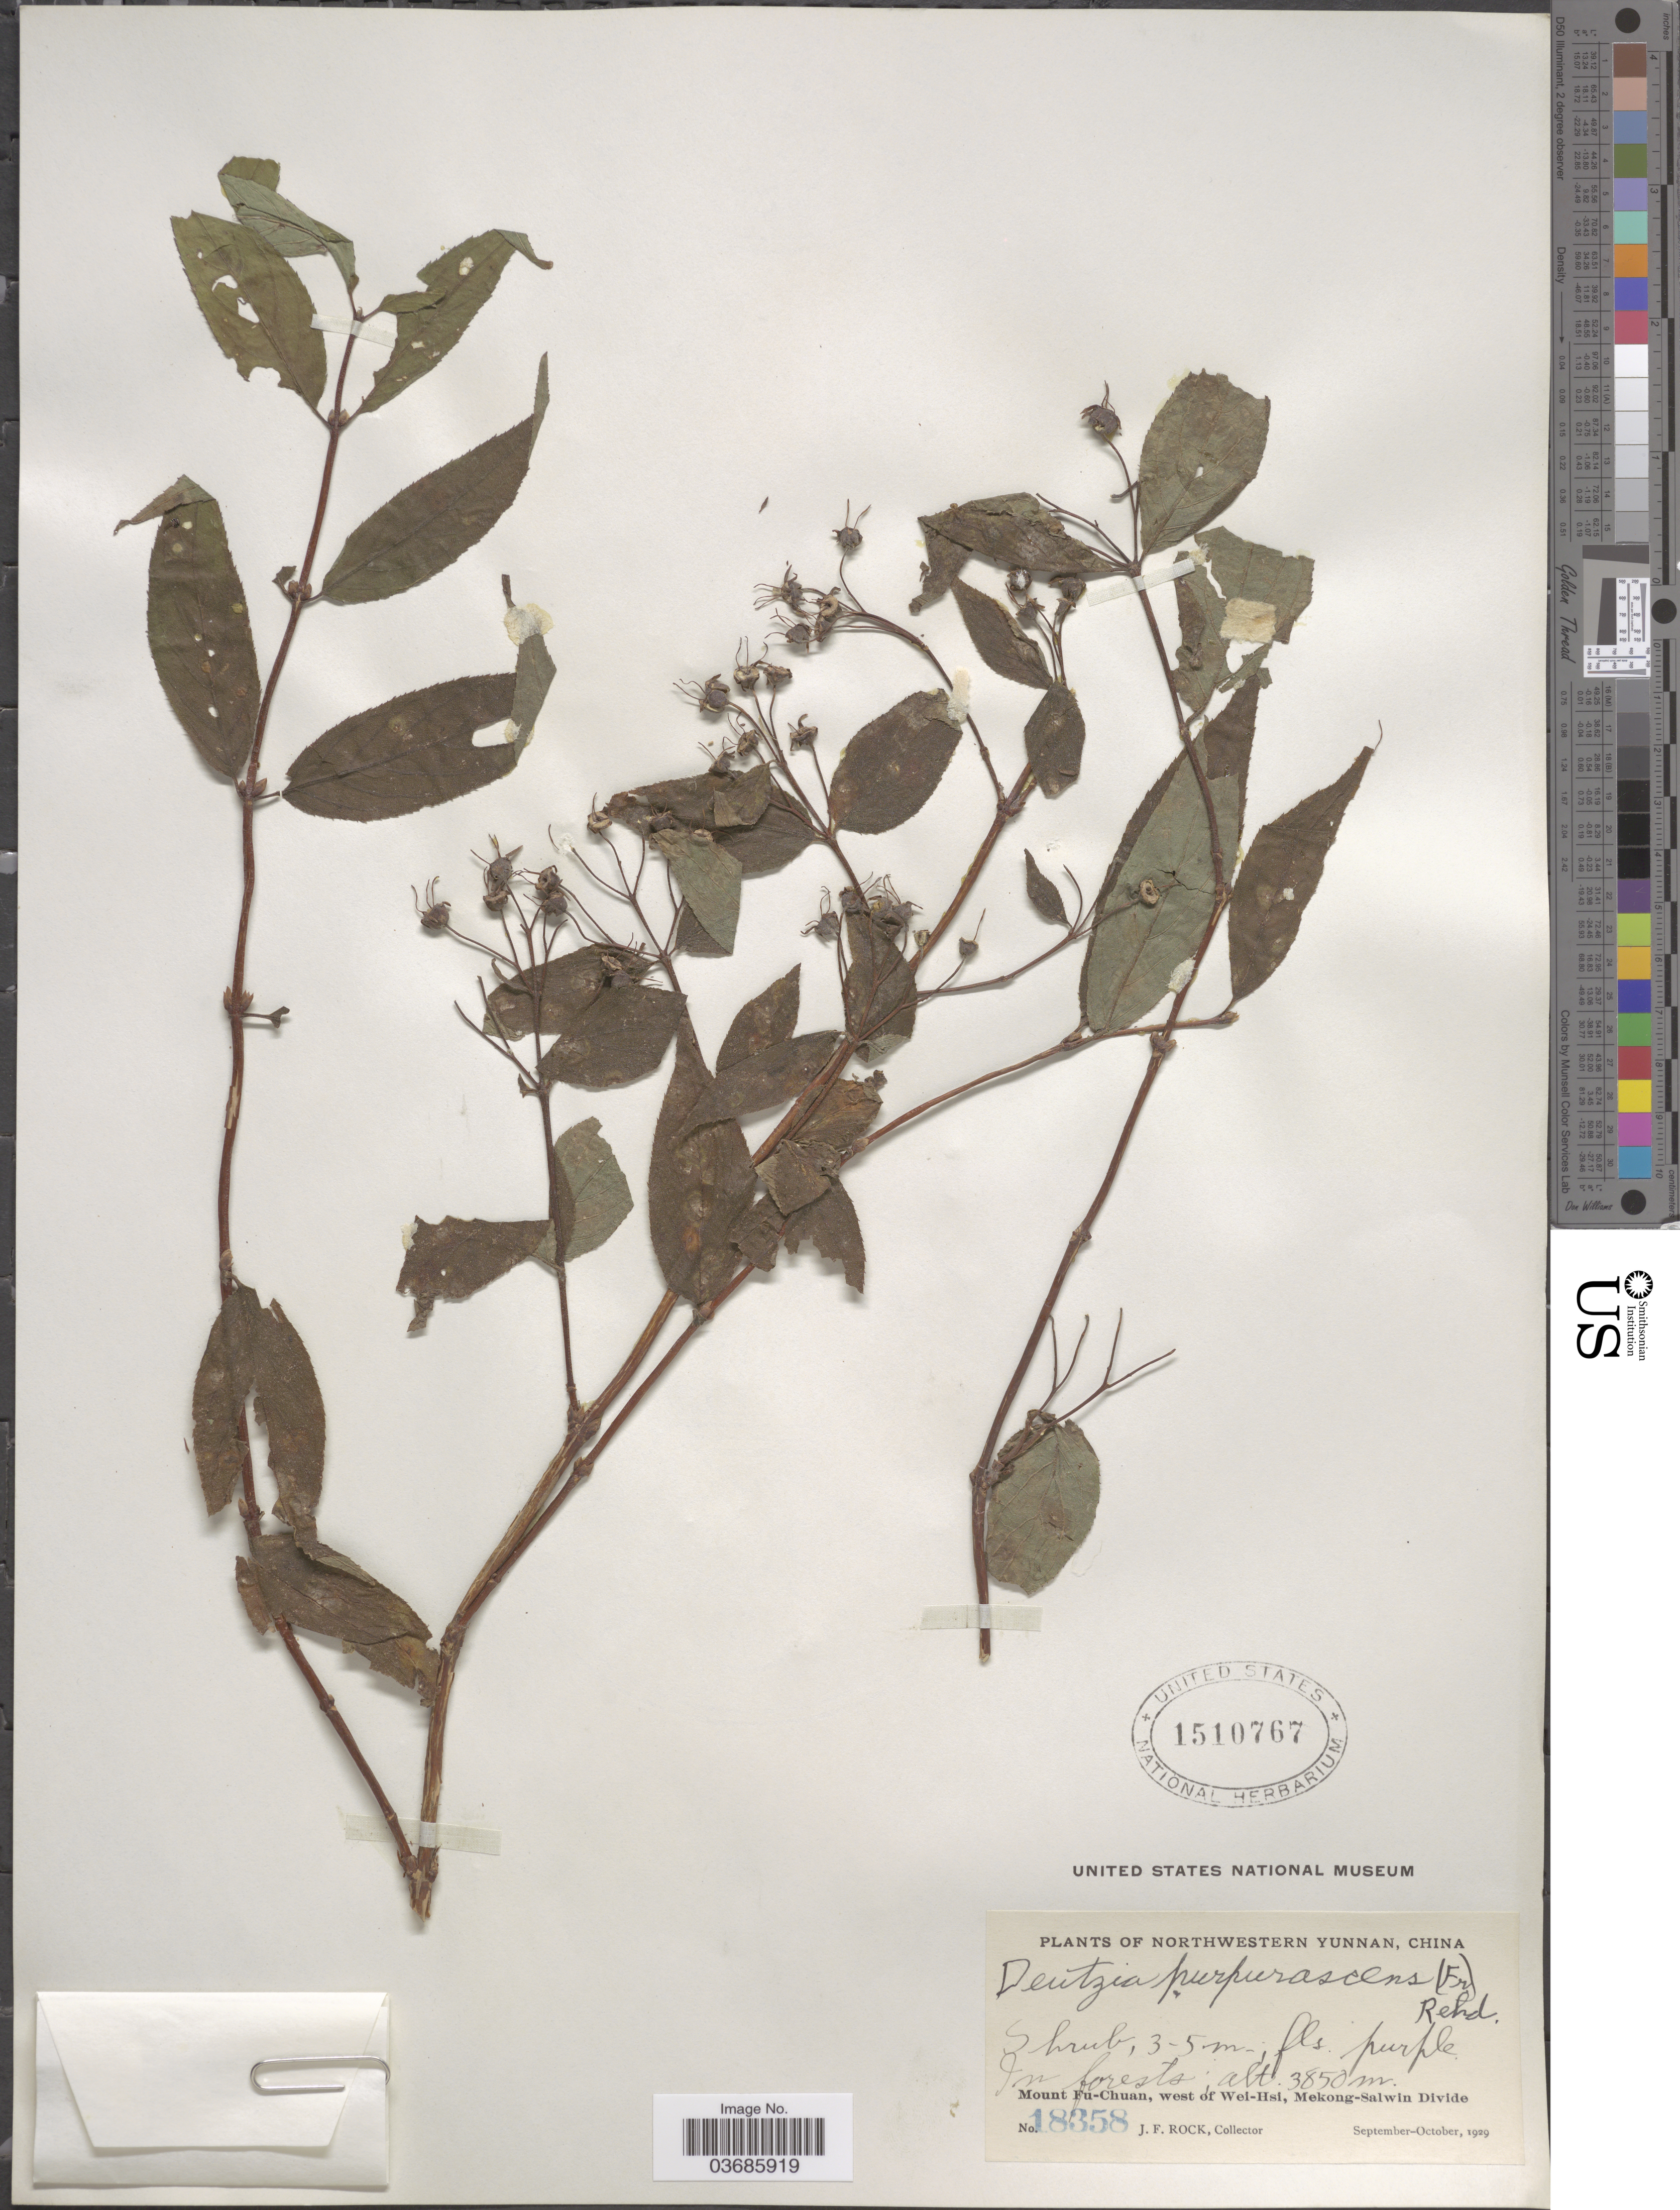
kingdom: Plantae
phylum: Tracheophyta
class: Magnoliopsida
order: Cornales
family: Hydrangeaceae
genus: Deutzia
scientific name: Deutzia purpurascens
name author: Rehder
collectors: J. Rock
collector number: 18358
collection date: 1929-09/1929-10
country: China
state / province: Yunnan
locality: Northwestern Yunnan. In forests. Mount Fu-Chuan, west of Wei-Hsi, Mekong-Salwin Divide.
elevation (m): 3850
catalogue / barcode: US 1510767